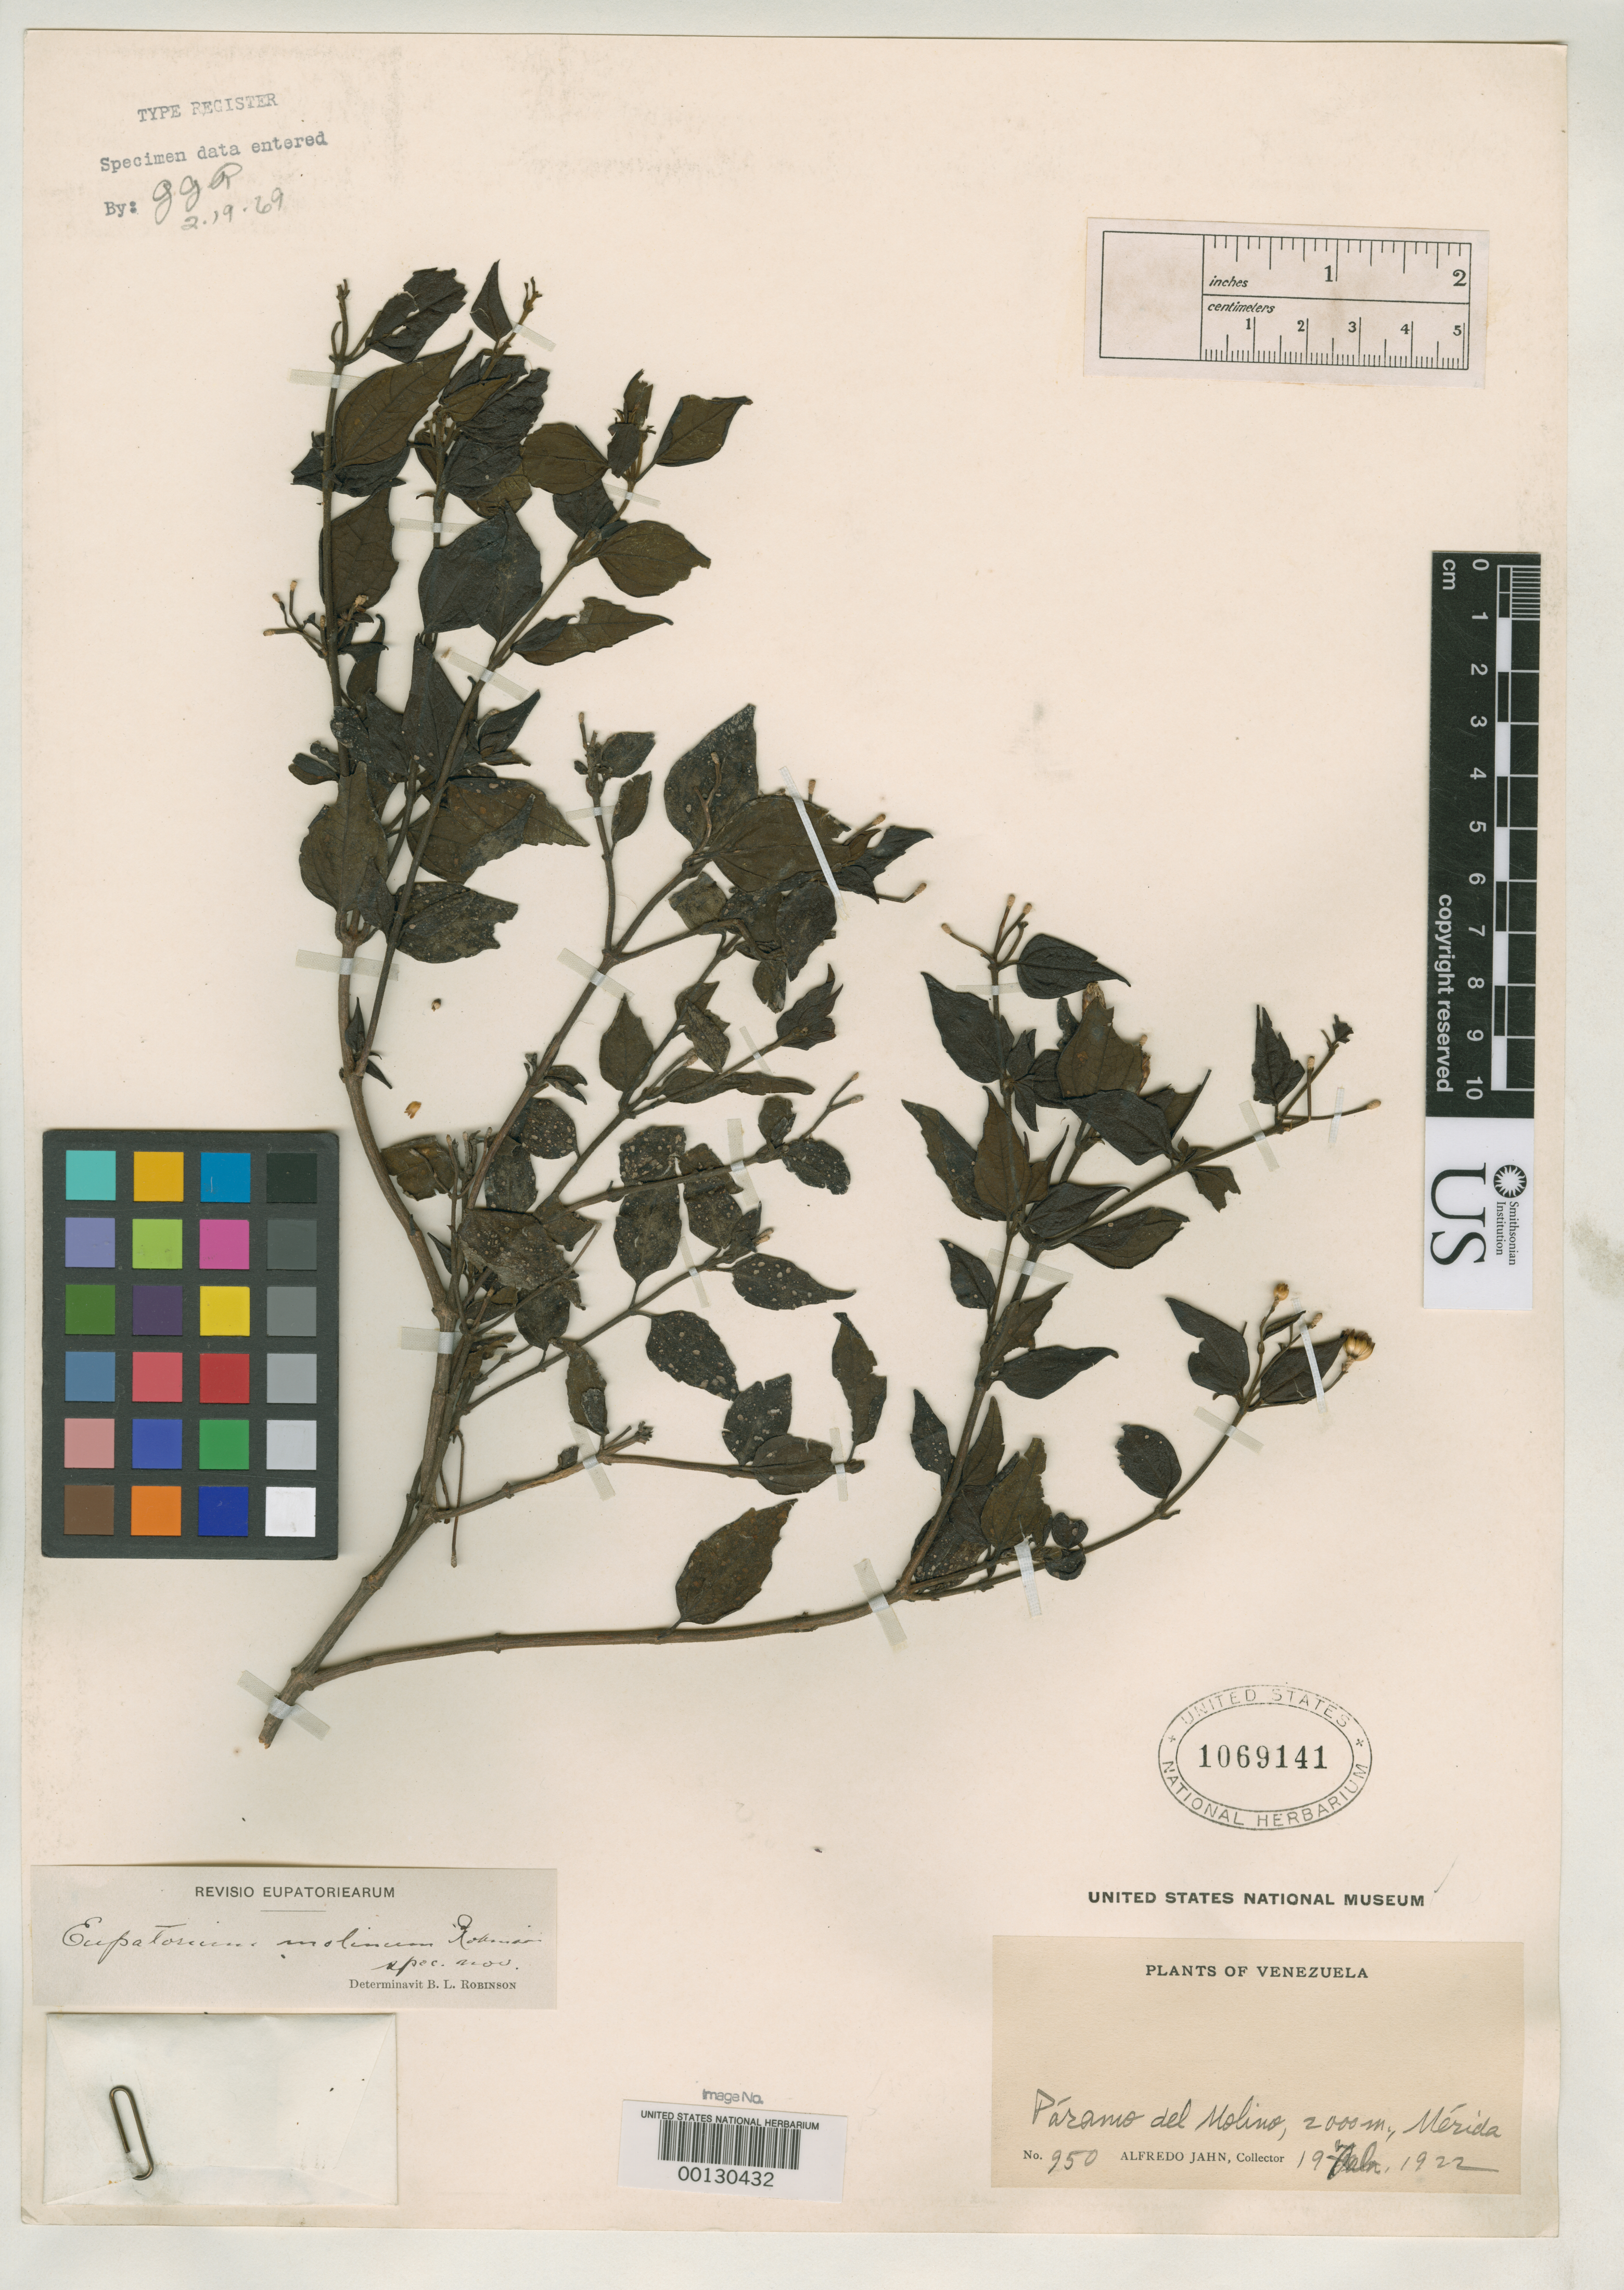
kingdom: Plantae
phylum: Tracheophyta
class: Magnoliopsida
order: Asterales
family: Asteraceae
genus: Eupatorium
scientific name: Eupatorium molinum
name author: B.L. Rob.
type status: Holotype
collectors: A. Jahn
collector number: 950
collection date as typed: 19 Feb 1922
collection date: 1922-02-19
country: Venezuela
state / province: Mérida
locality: Páramo del Molino.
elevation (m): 2000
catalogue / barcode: US 1069141